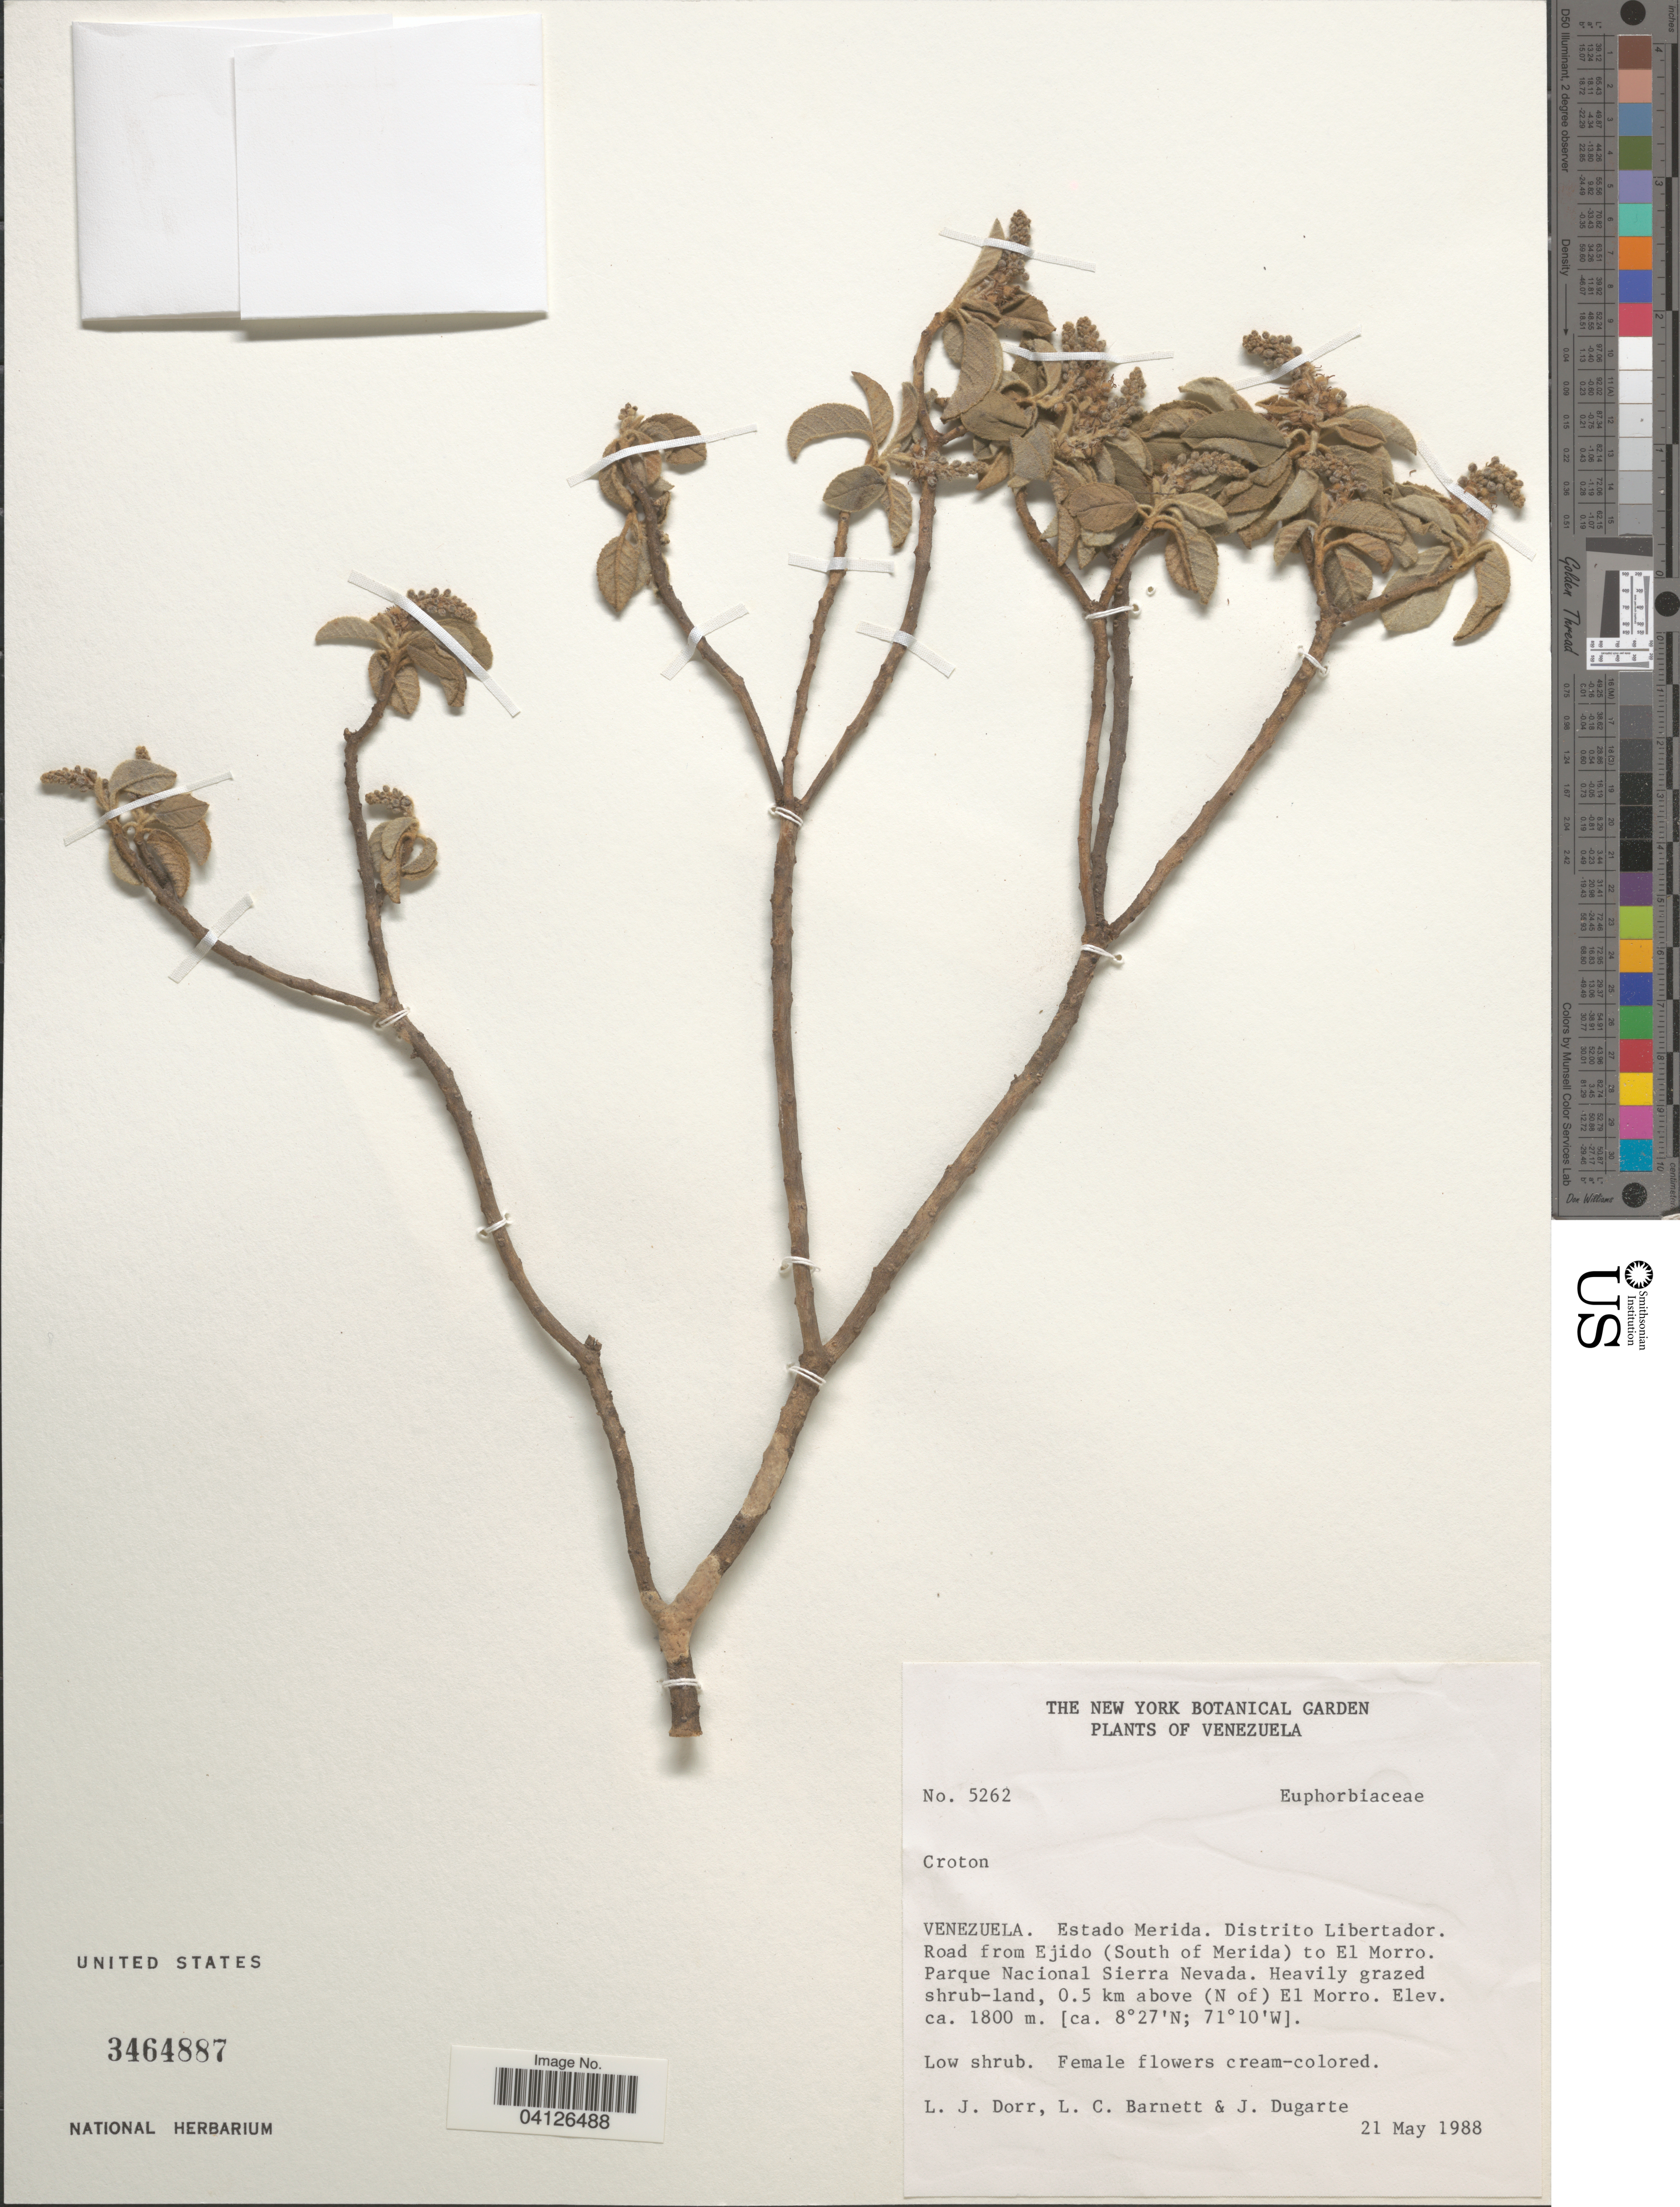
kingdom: Plantae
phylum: Tracheophyta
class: Magnoliopsida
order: Malpighiales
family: Euphorbiaceae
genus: Croton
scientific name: Croton sp.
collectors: L. J. Dorr, L. C. Barnett & J. Dugarte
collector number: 5262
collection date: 1988-05-21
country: Venezuela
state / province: Mérida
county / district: Libertador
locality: Road from Ejido (South of Merida) to El Morro. Parque Nacional Sierra Nevada. 0.5 km above (N of) El Morro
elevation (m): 1800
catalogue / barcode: US 3464887